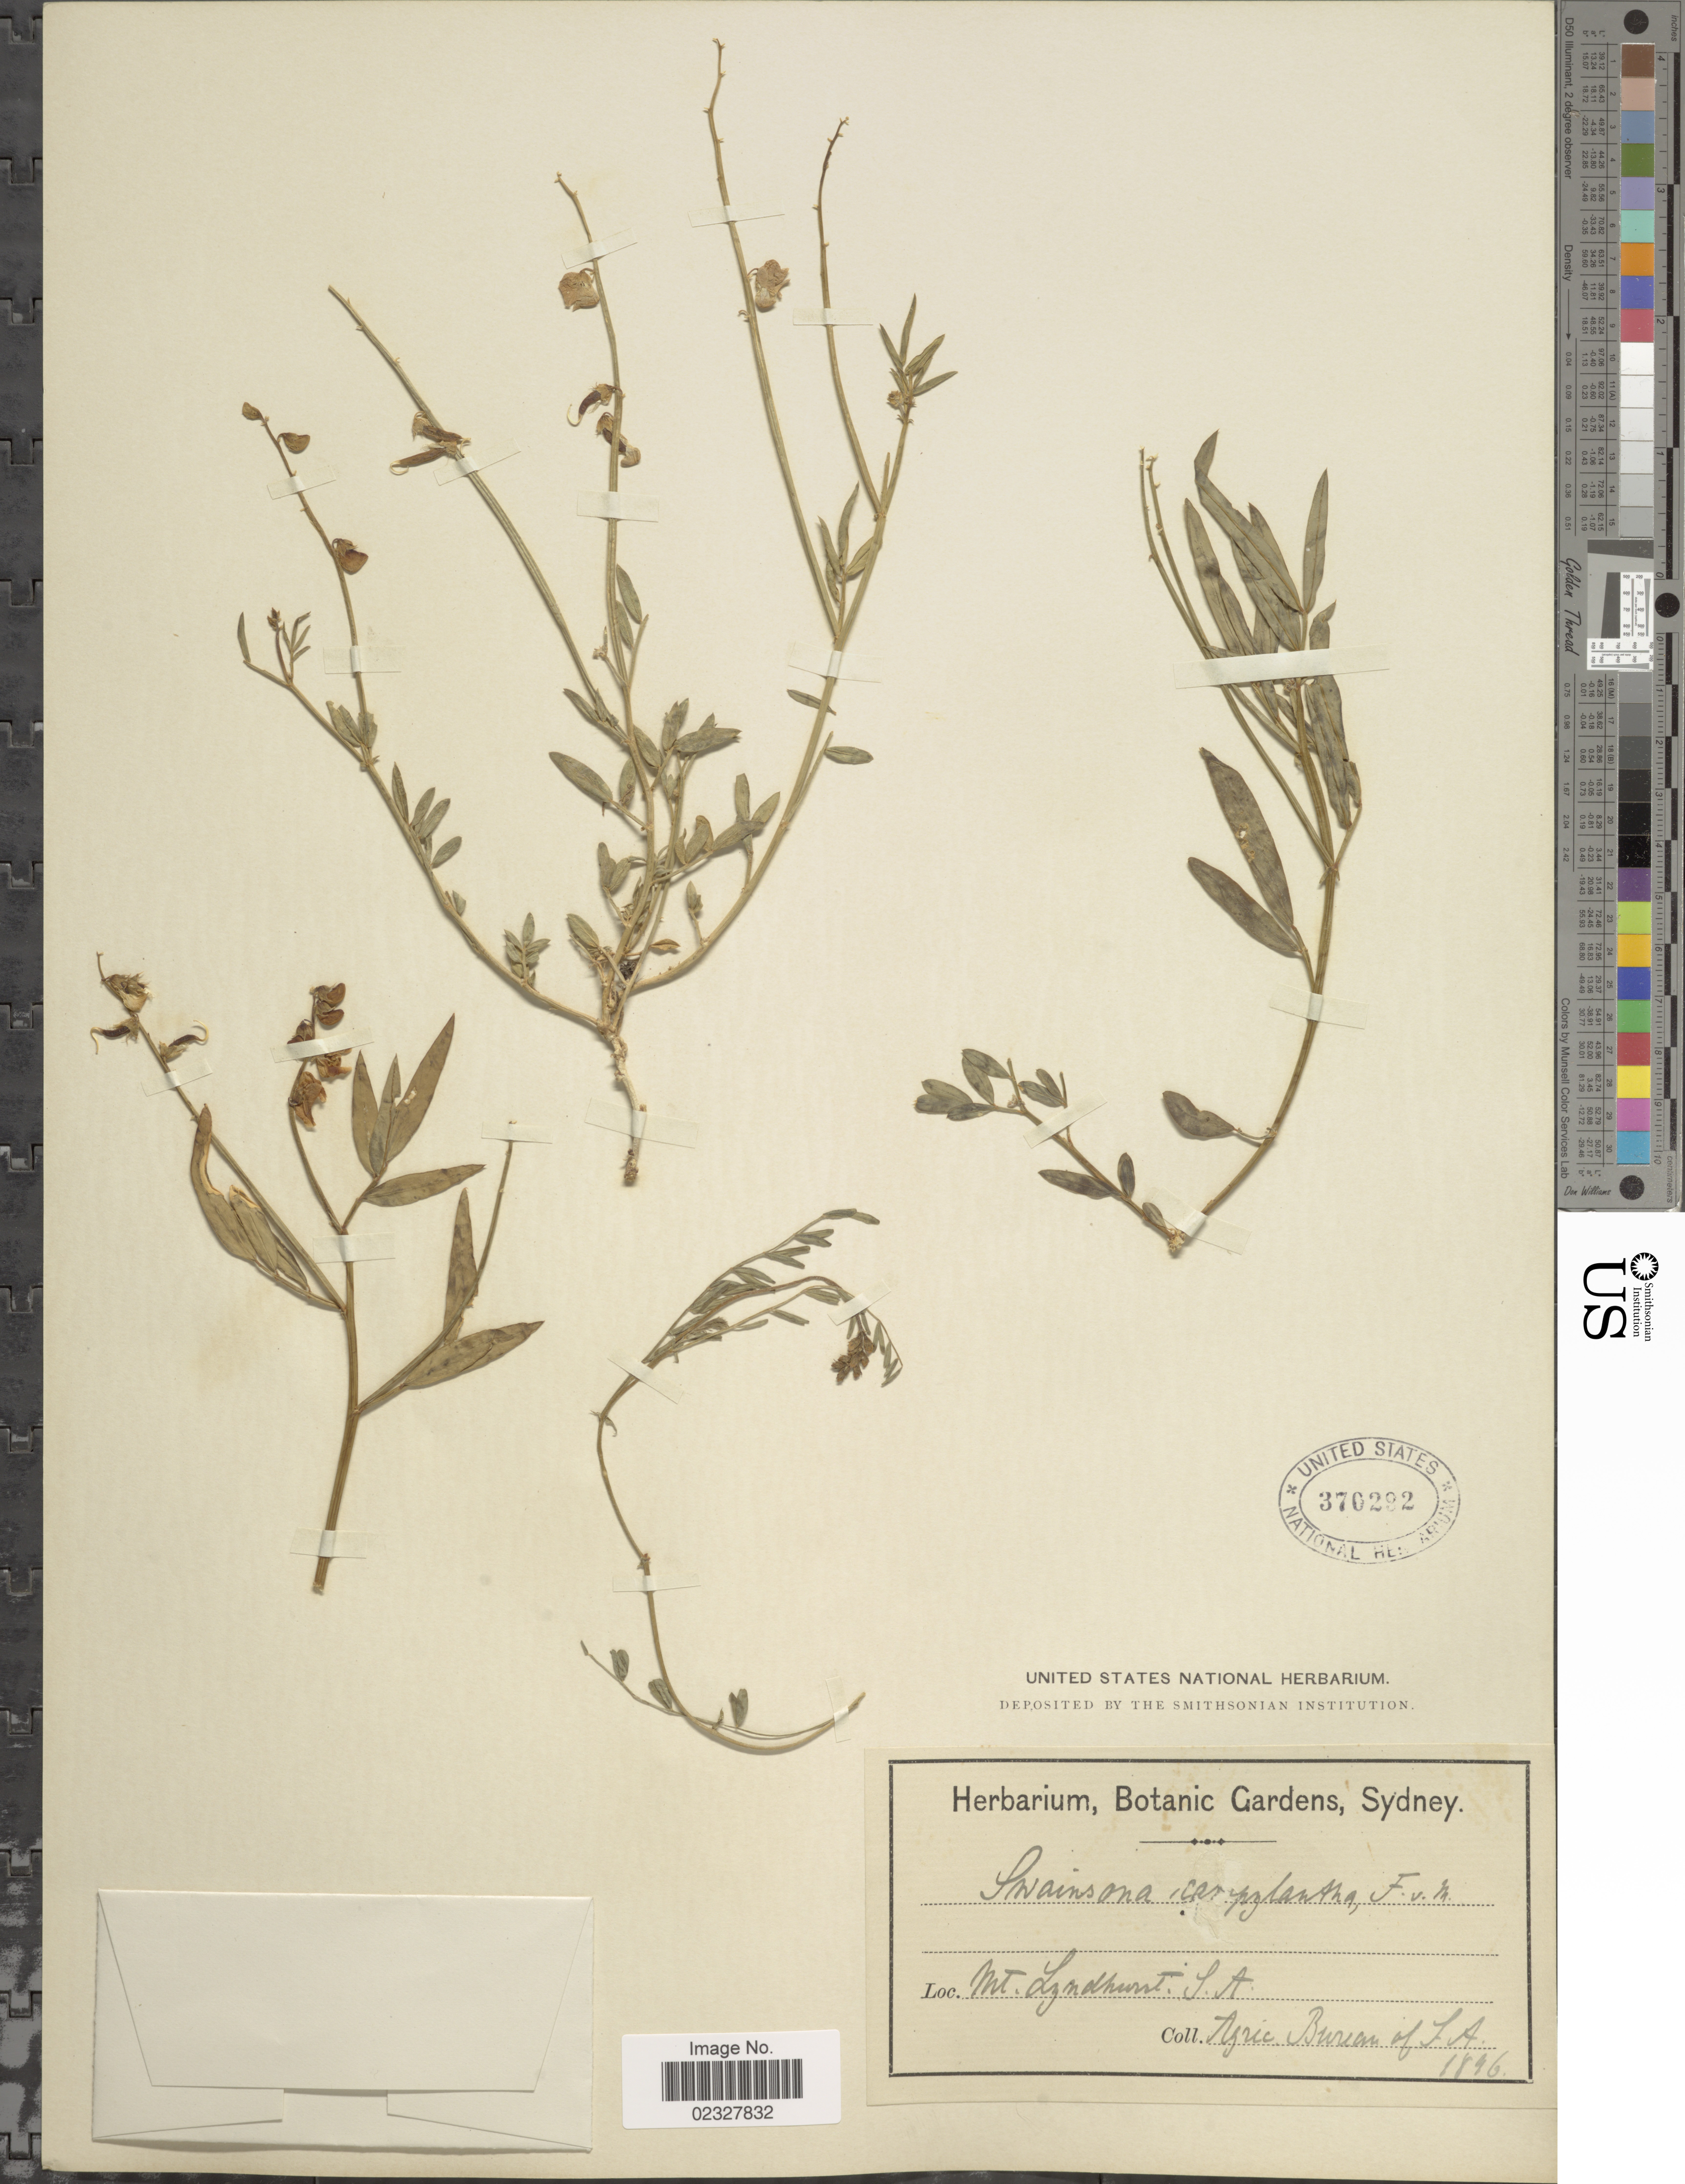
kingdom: Plantae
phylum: Tracheophyta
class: Magnoliopsida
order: Fabales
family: Fabaceae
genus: Swainsona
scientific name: Swainsona campylantha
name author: F. Muell.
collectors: Agric. Bureau of F. A.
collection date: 1896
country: Australia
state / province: South Australia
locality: Mt. Lyndhurst S.A.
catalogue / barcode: US 370292